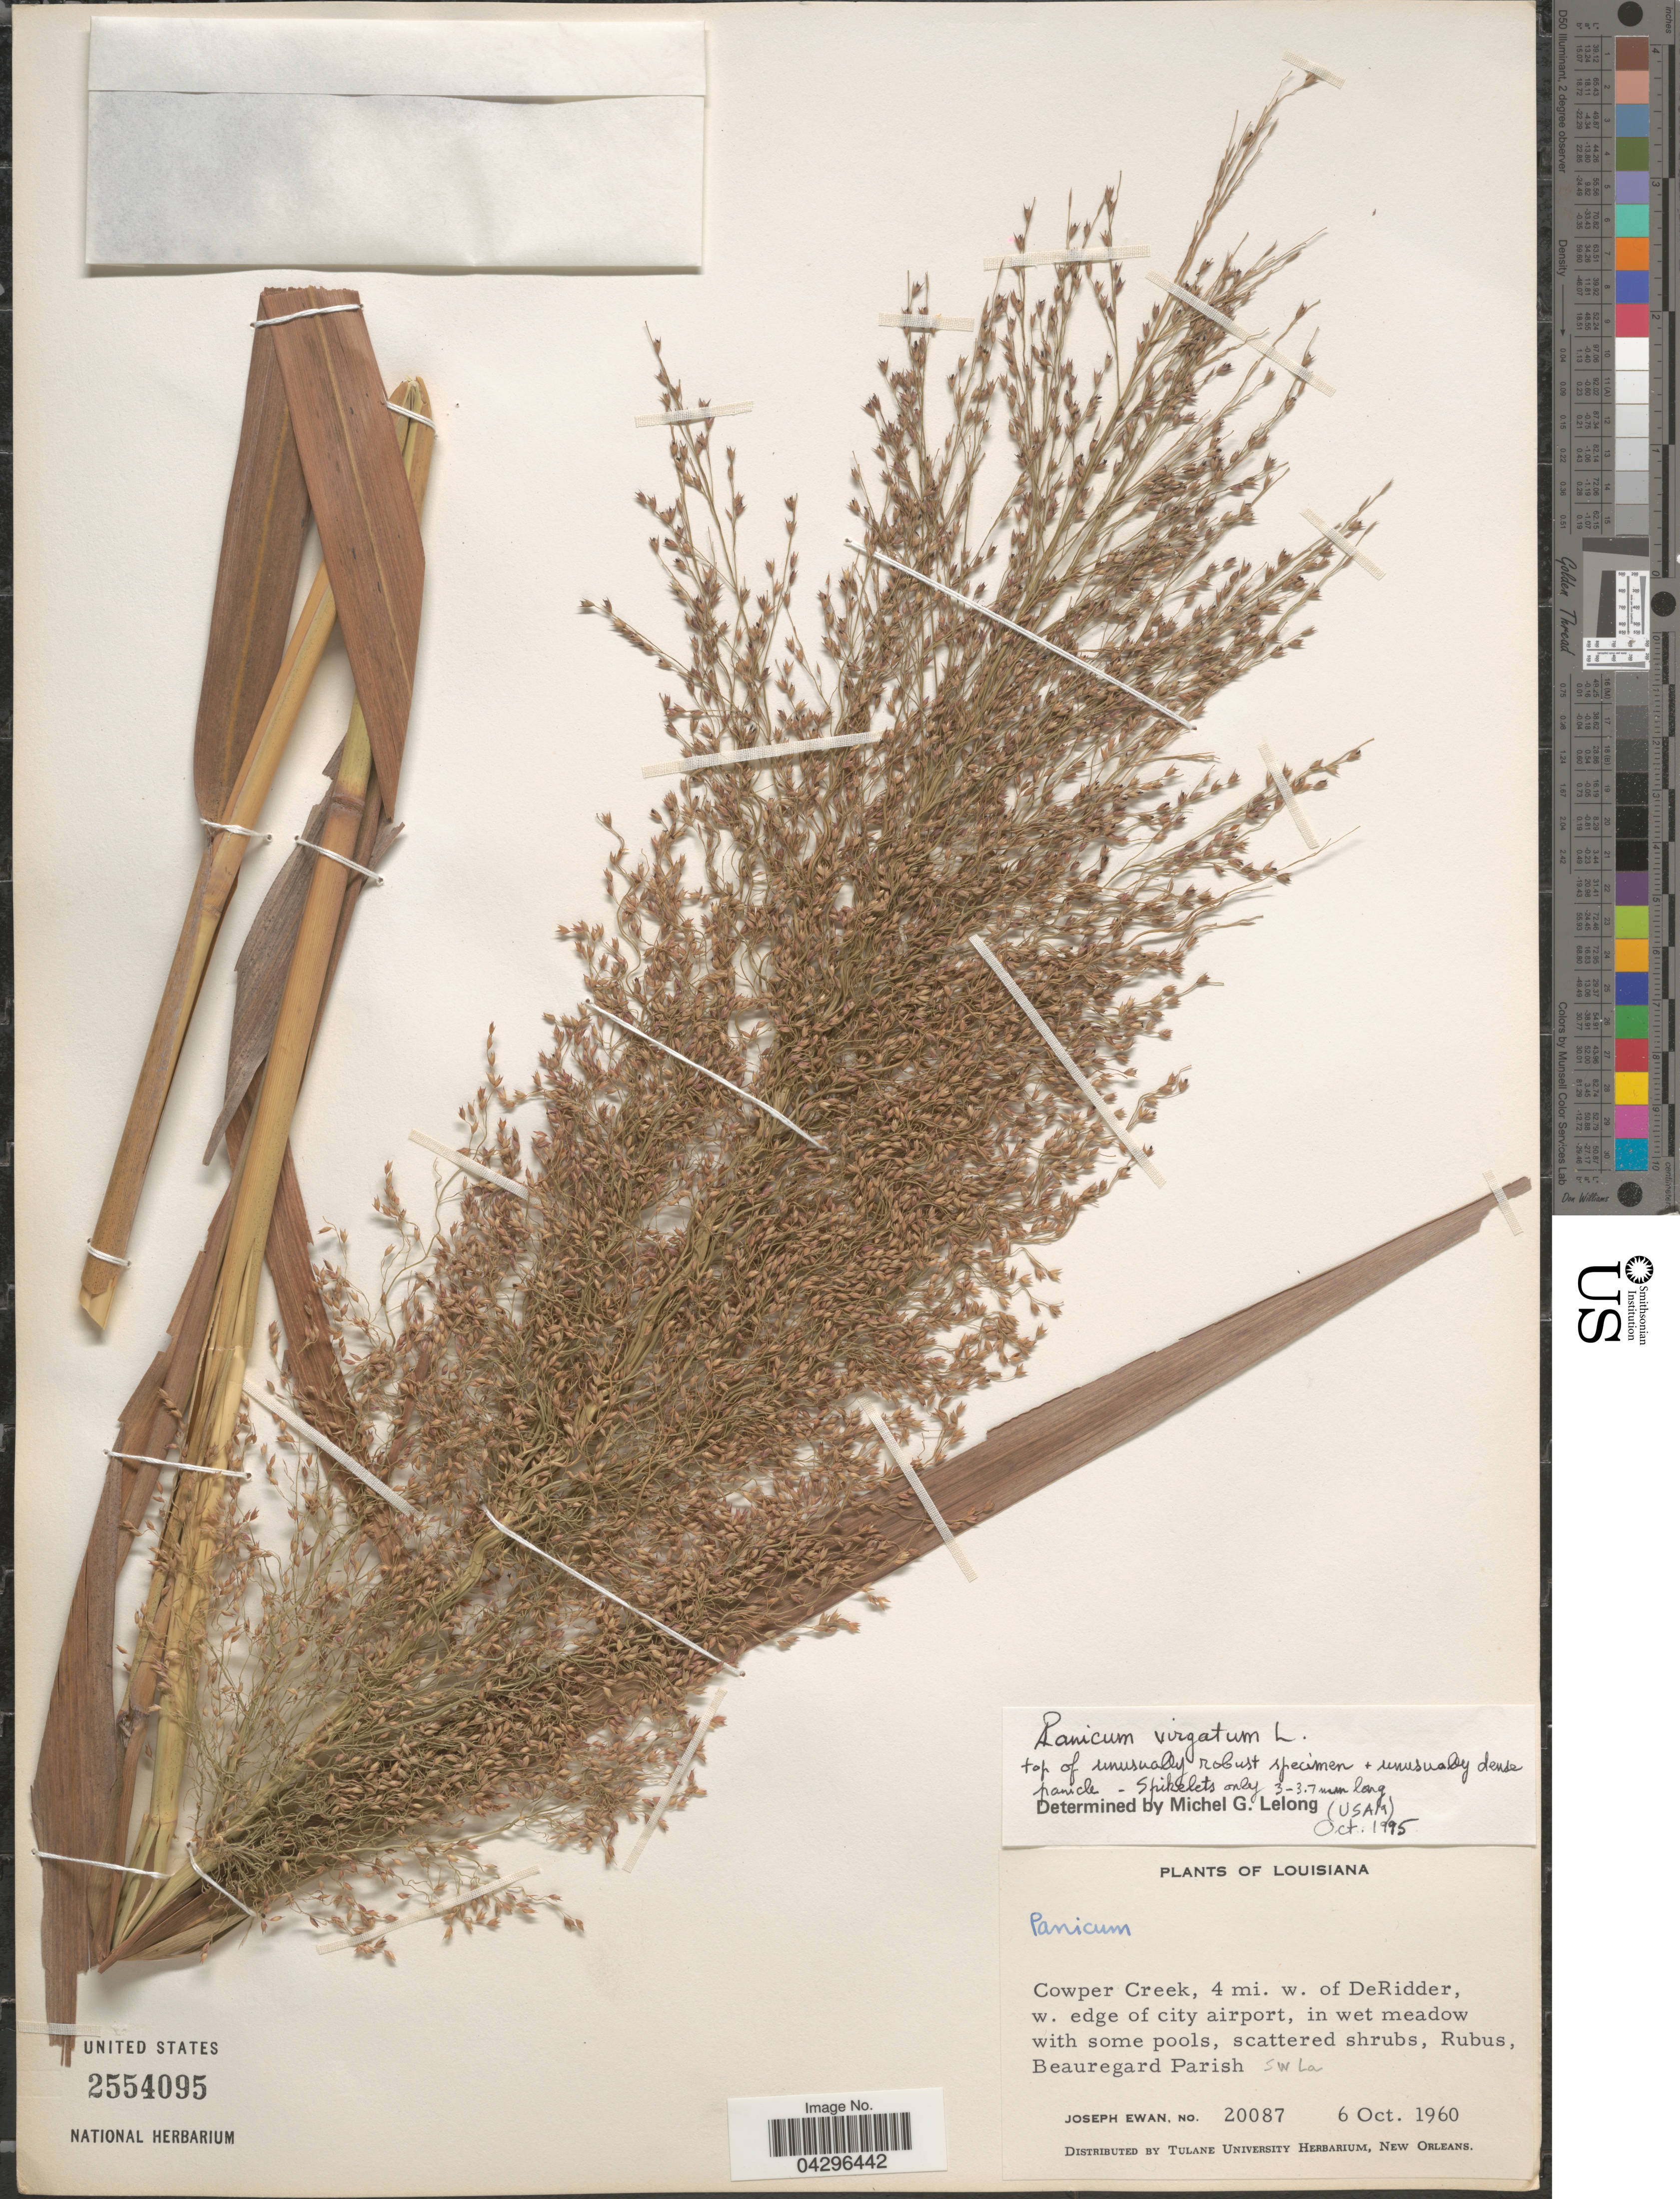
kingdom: Plantae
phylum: Tracheophyta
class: Liliopsida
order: Poales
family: Poaceae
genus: Panicum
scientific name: Panicum virgatum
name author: L.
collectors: J. A. Ewan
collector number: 20087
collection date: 1960-10-06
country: United States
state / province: Louisiana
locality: Cowper Creek, 4 mi. w. of DeRidder, w. edge of city airport, in wet meadow with some pools, scattered shrubs, Rubus, Beauregard Parish. SW La.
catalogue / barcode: US 2554095